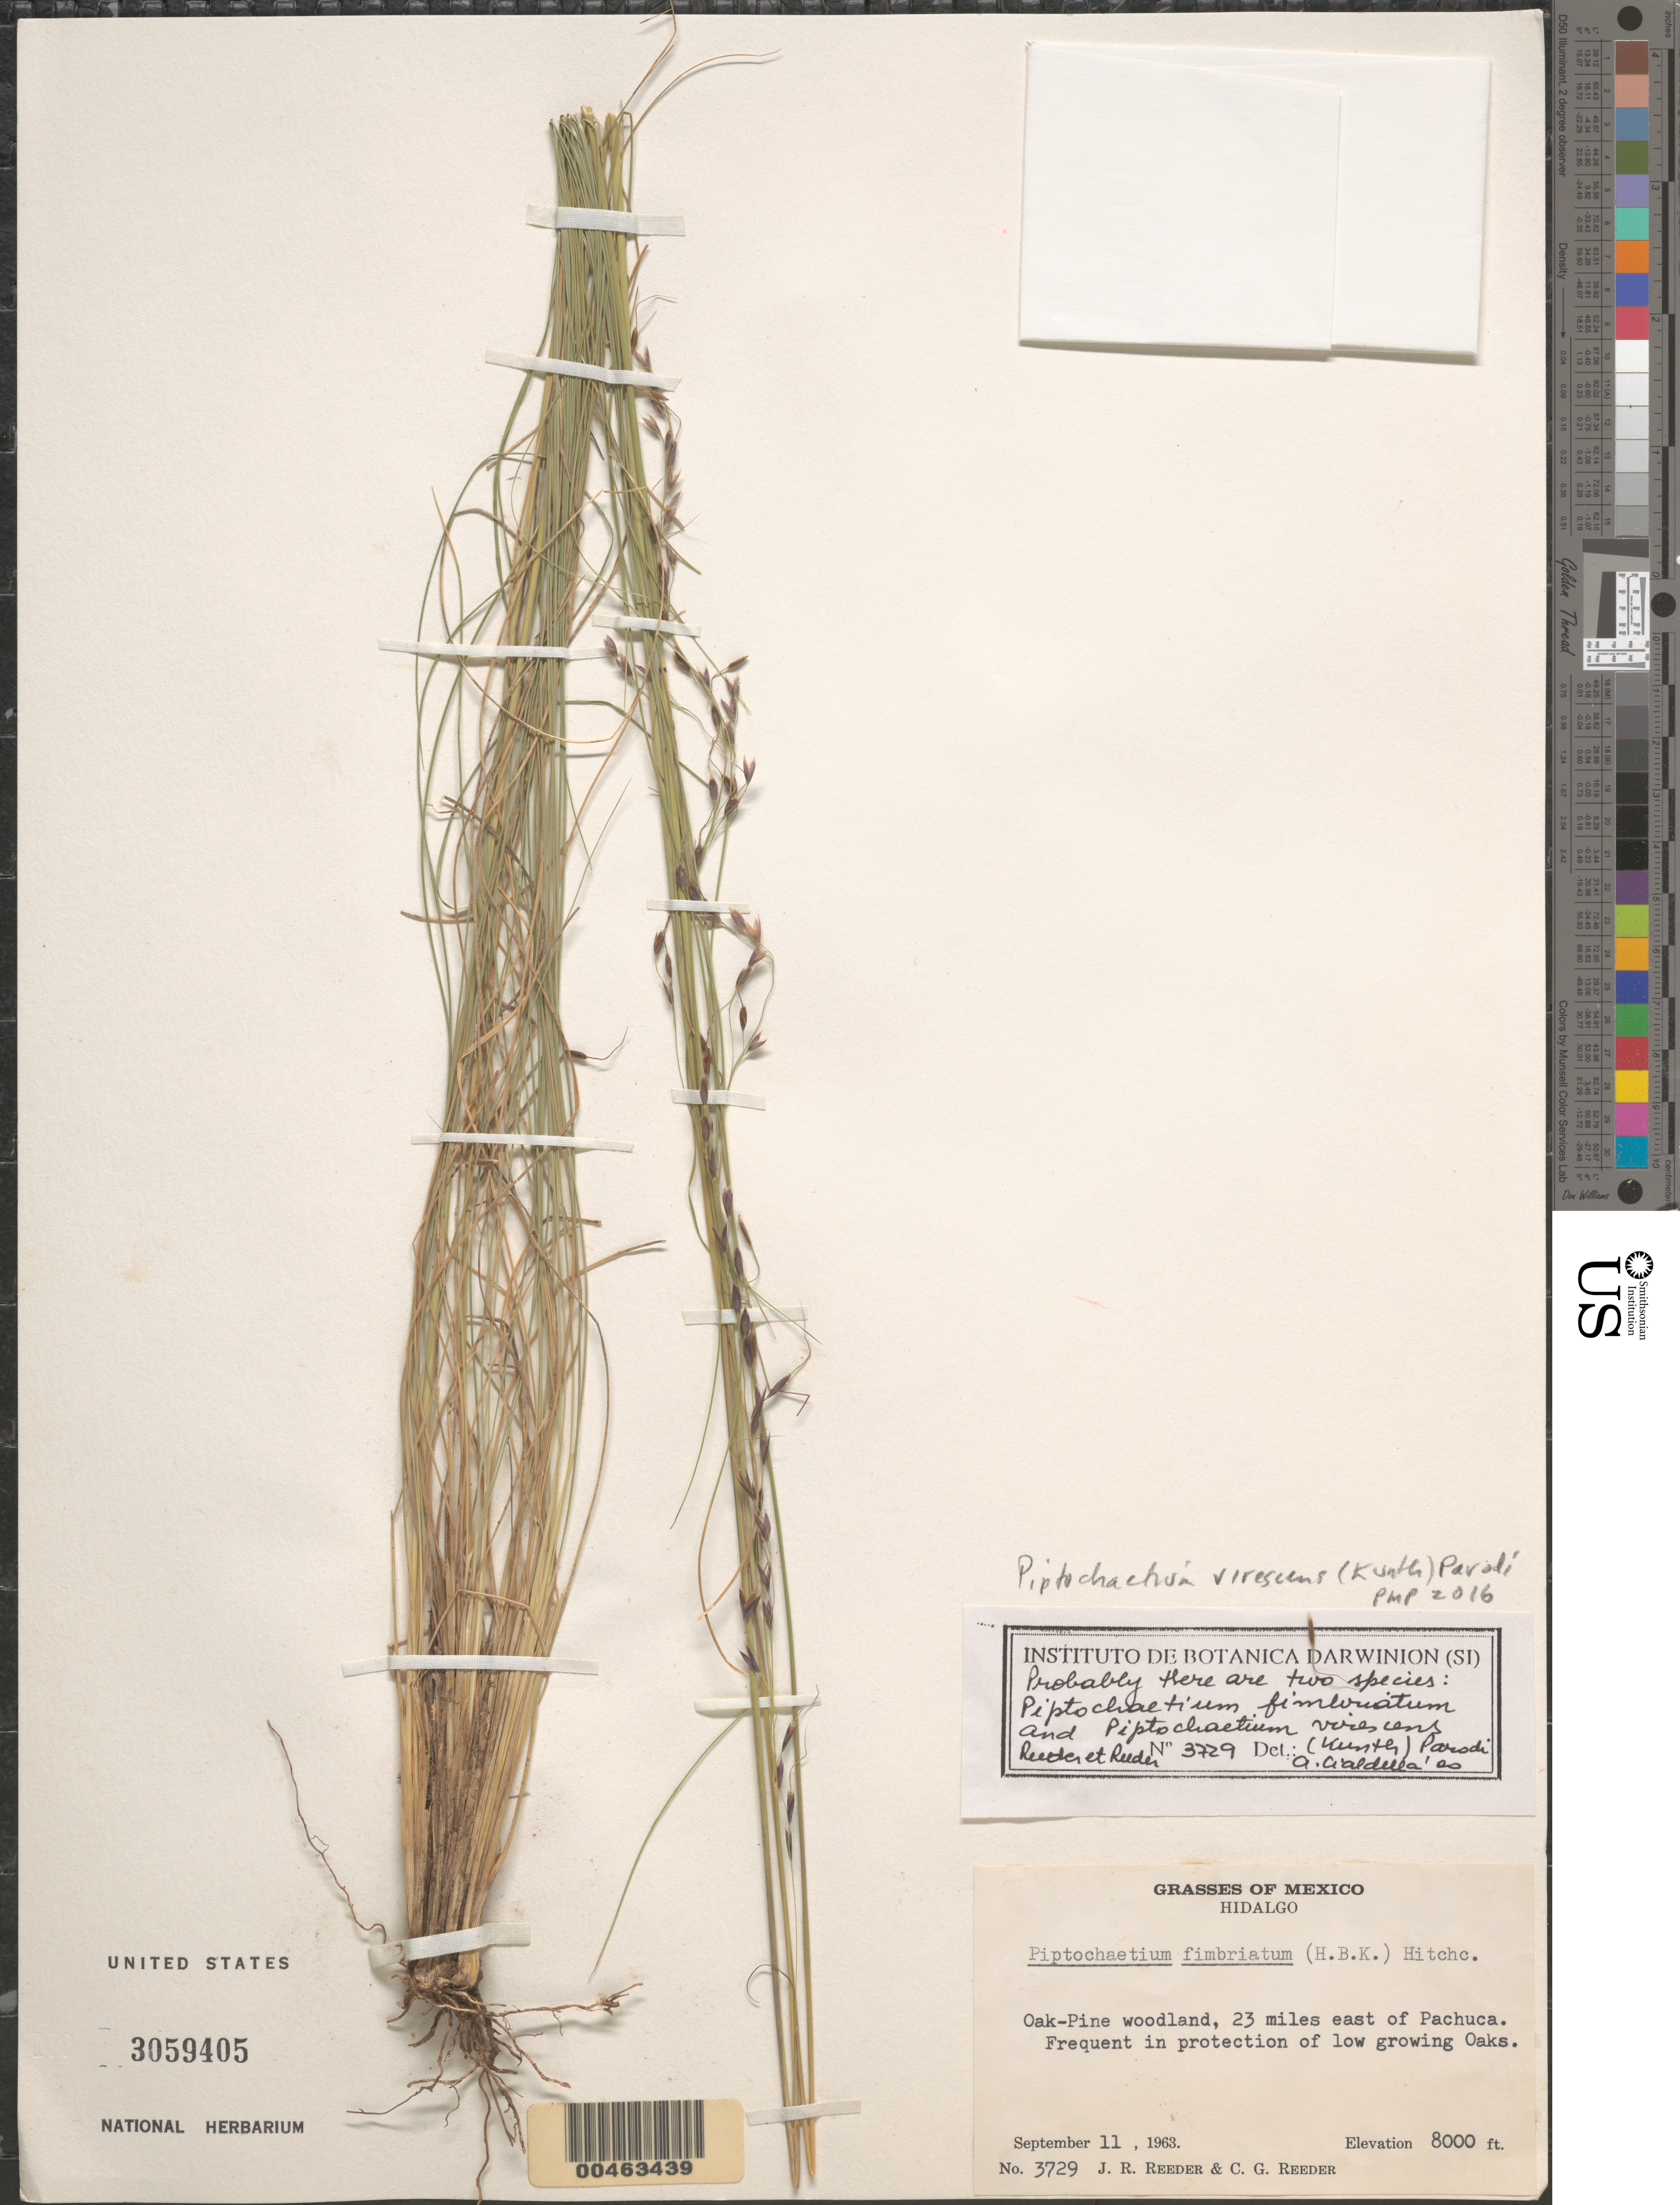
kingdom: Plantae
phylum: Tracheophyta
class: Liliopsida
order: Poales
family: Poaceae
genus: Piptochaetium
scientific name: Piptochaetium virescens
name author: (Kunth) Parodi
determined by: Peterson, Paul M., (BOT), Smithsonian Institution - National Museum of Natural History (UNITED STATES)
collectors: J. R. Reeder & C. G. Reeder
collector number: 3729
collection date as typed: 11 Sep 1963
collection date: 1963-09-11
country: Mexico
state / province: Hidalgo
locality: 23 mi E of Pachuca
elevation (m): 2438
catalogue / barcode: US 3059405